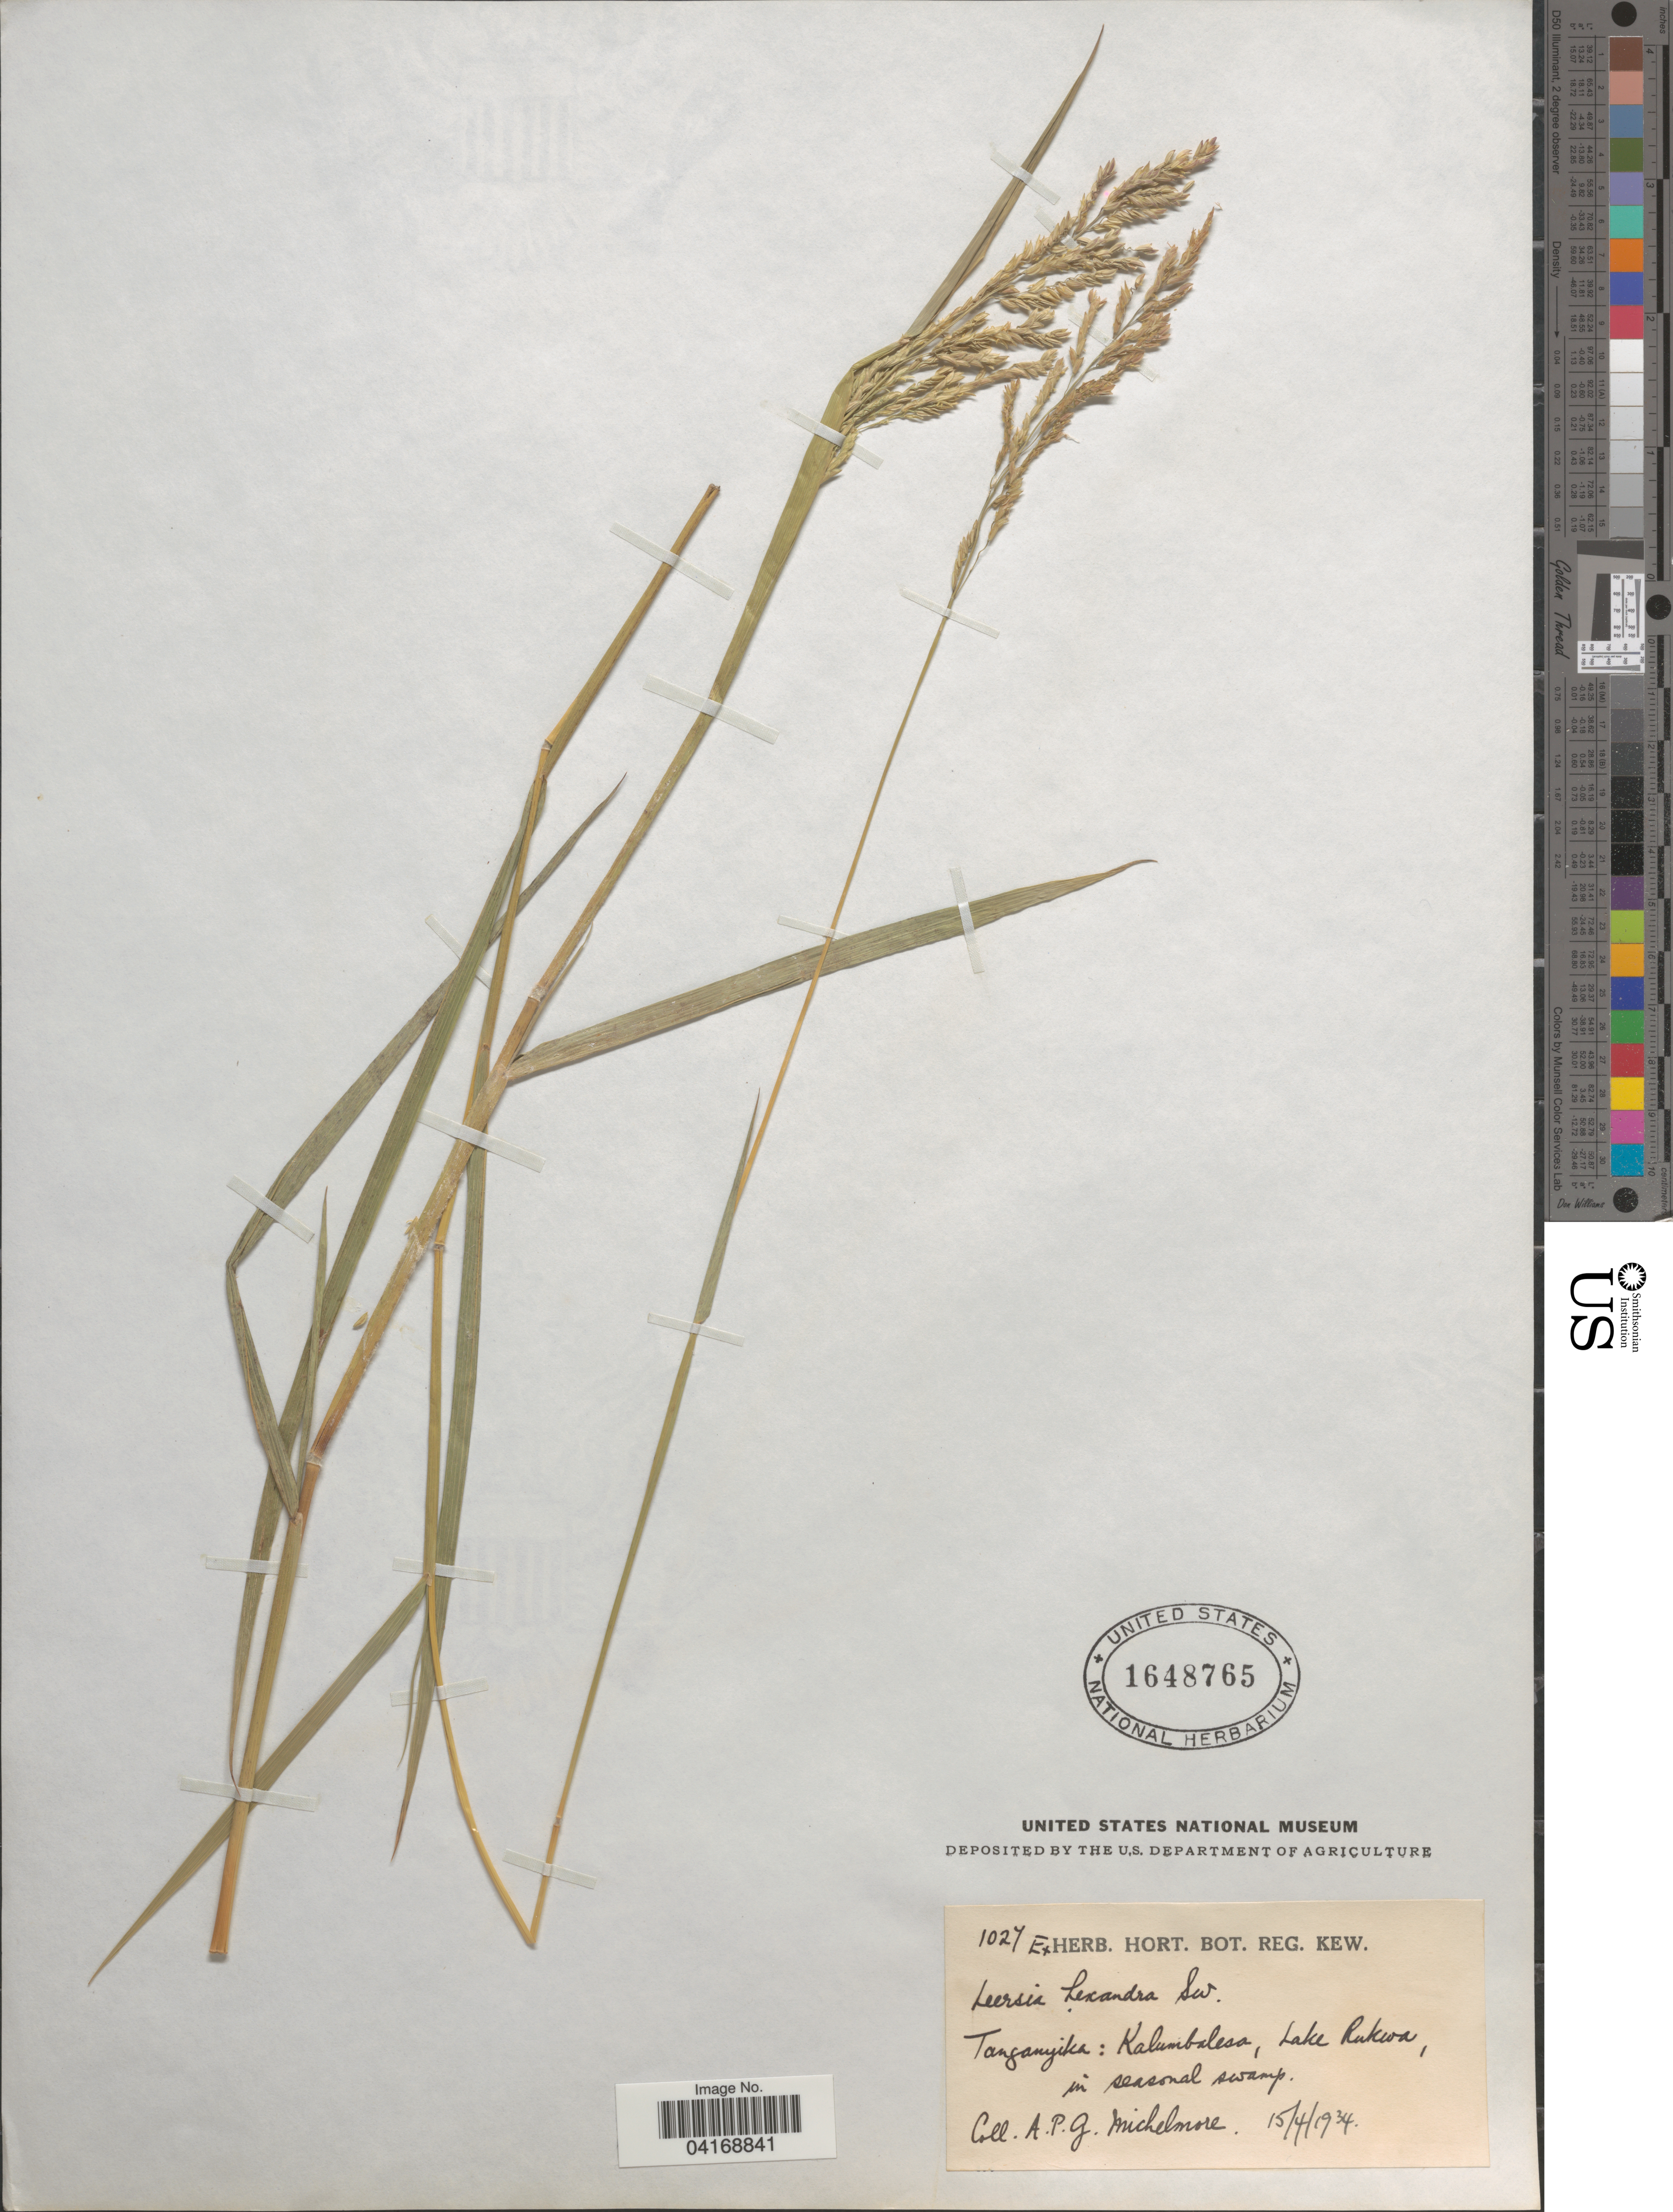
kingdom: Plantae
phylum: Tracheophyta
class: Liliopsida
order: Poales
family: Poaceae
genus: Leersia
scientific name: Leersia hexandra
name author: Sw.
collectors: A. Michelmore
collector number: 1027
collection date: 1934-04-15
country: Tanzania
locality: Tanganyika: Kalumbalesa, Lake Rukwa, in seasonal swamp.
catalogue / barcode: US 1648765